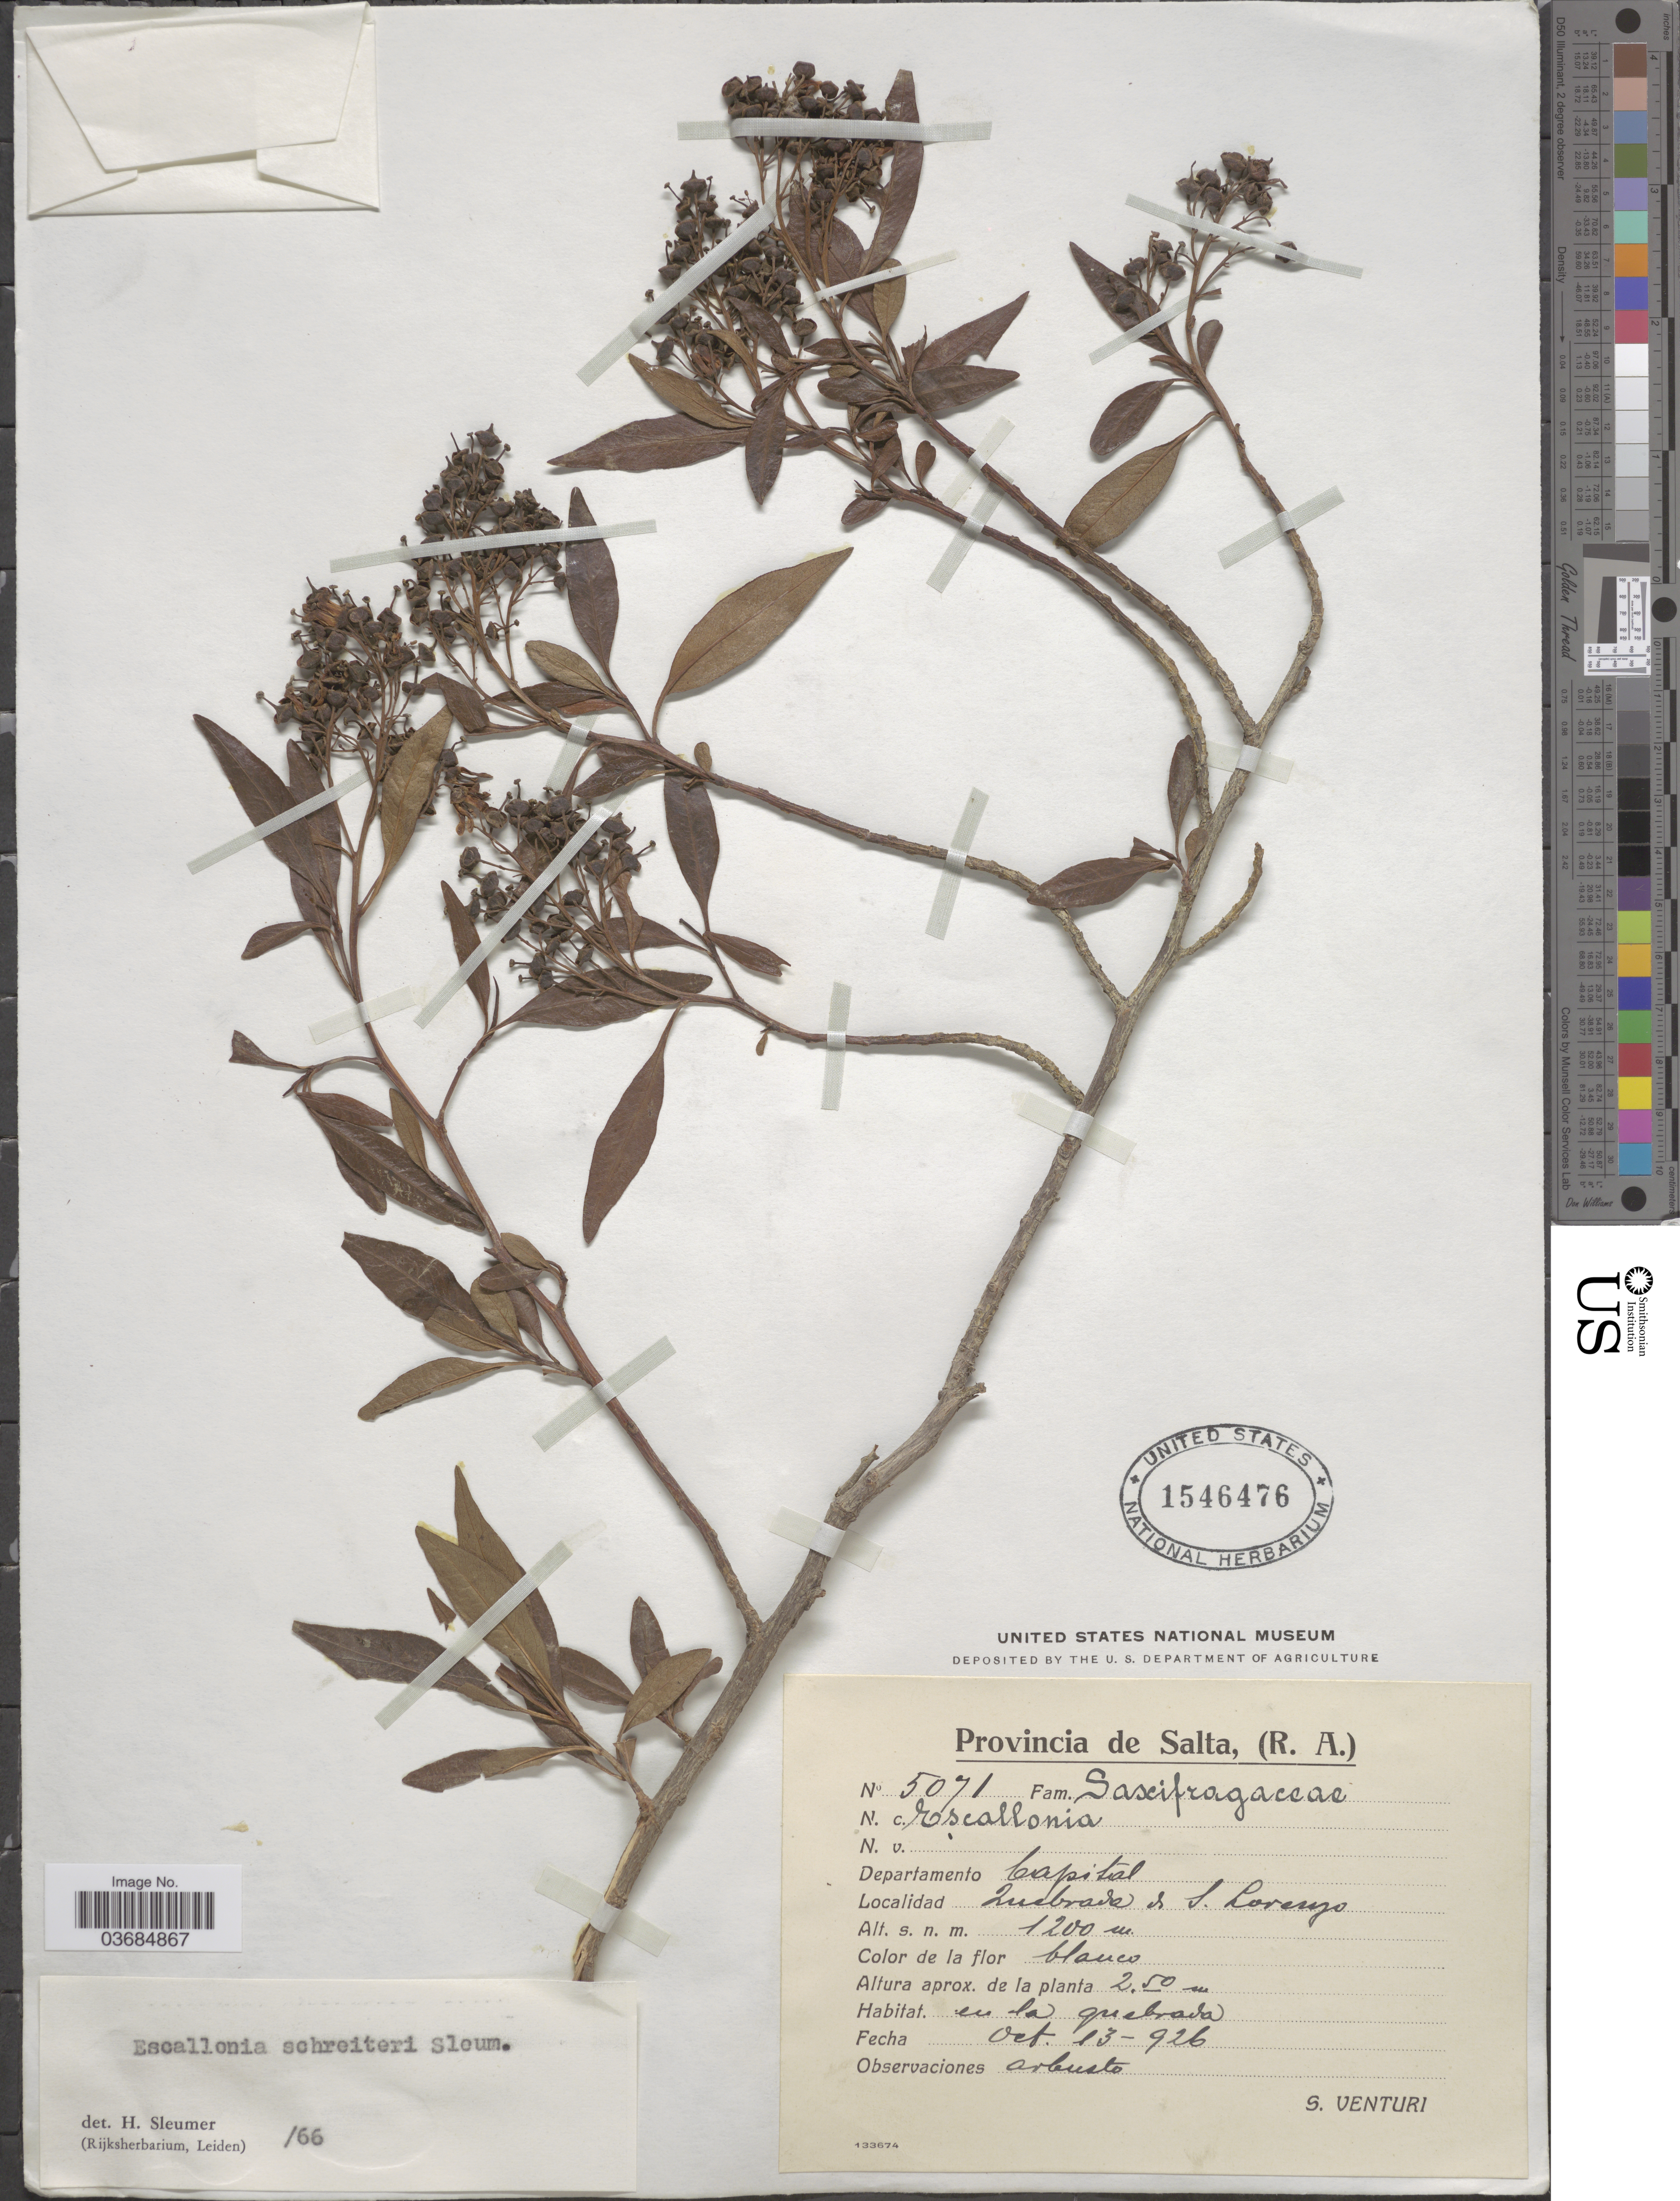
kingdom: Plantae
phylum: Tracheophyta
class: Magnoliopsida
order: Escalloniales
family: Escalloniaceae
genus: Escallonia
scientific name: Escallonia schreiteri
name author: Sleumer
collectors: S. Venturi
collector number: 5071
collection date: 1926-10-13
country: Argentina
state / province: Salta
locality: Departamento Capital. Quebrada de S. Lorenzo.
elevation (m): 1200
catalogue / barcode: US 1546476